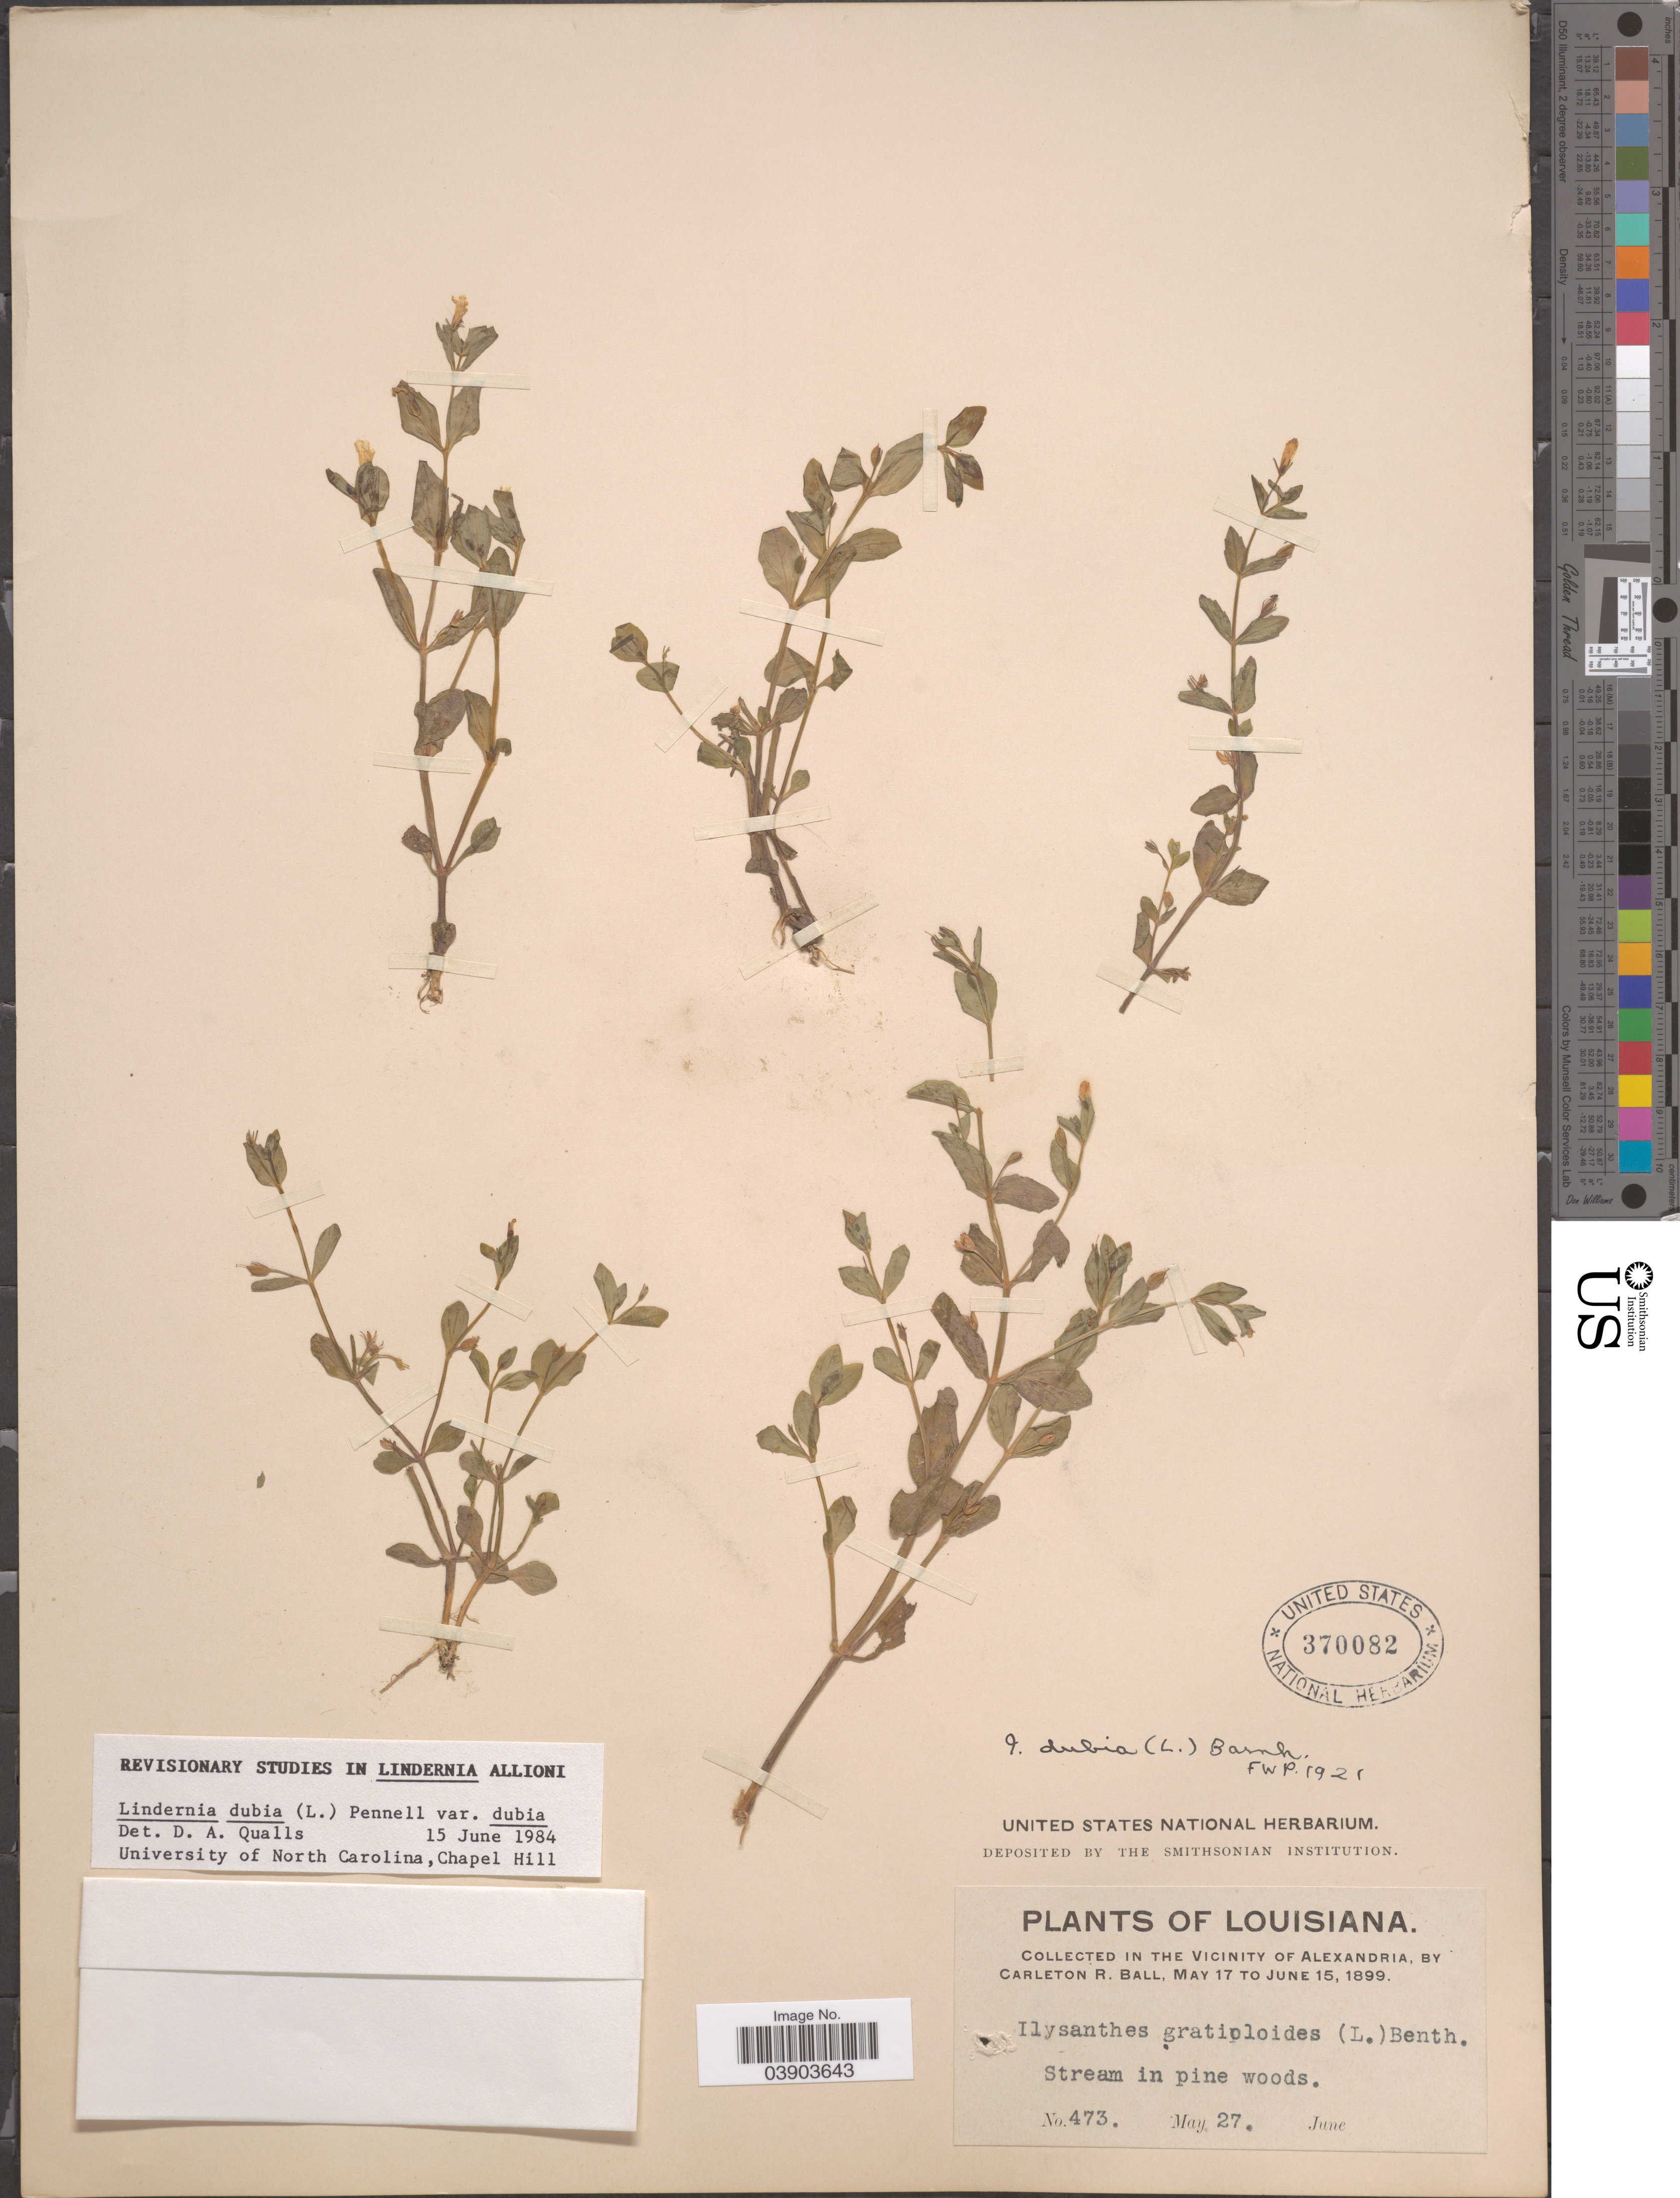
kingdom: Plantae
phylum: Tracheophyta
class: Magnoliopsida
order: Lamiales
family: Linderniaceae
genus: Lindernia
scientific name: Lindernia dubia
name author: (L.) Pennell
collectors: R. H. Ball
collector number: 4736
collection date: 1899-05-27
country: United States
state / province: Louisiana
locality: In the Vicinity of Alexandria.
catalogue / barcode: US 370082